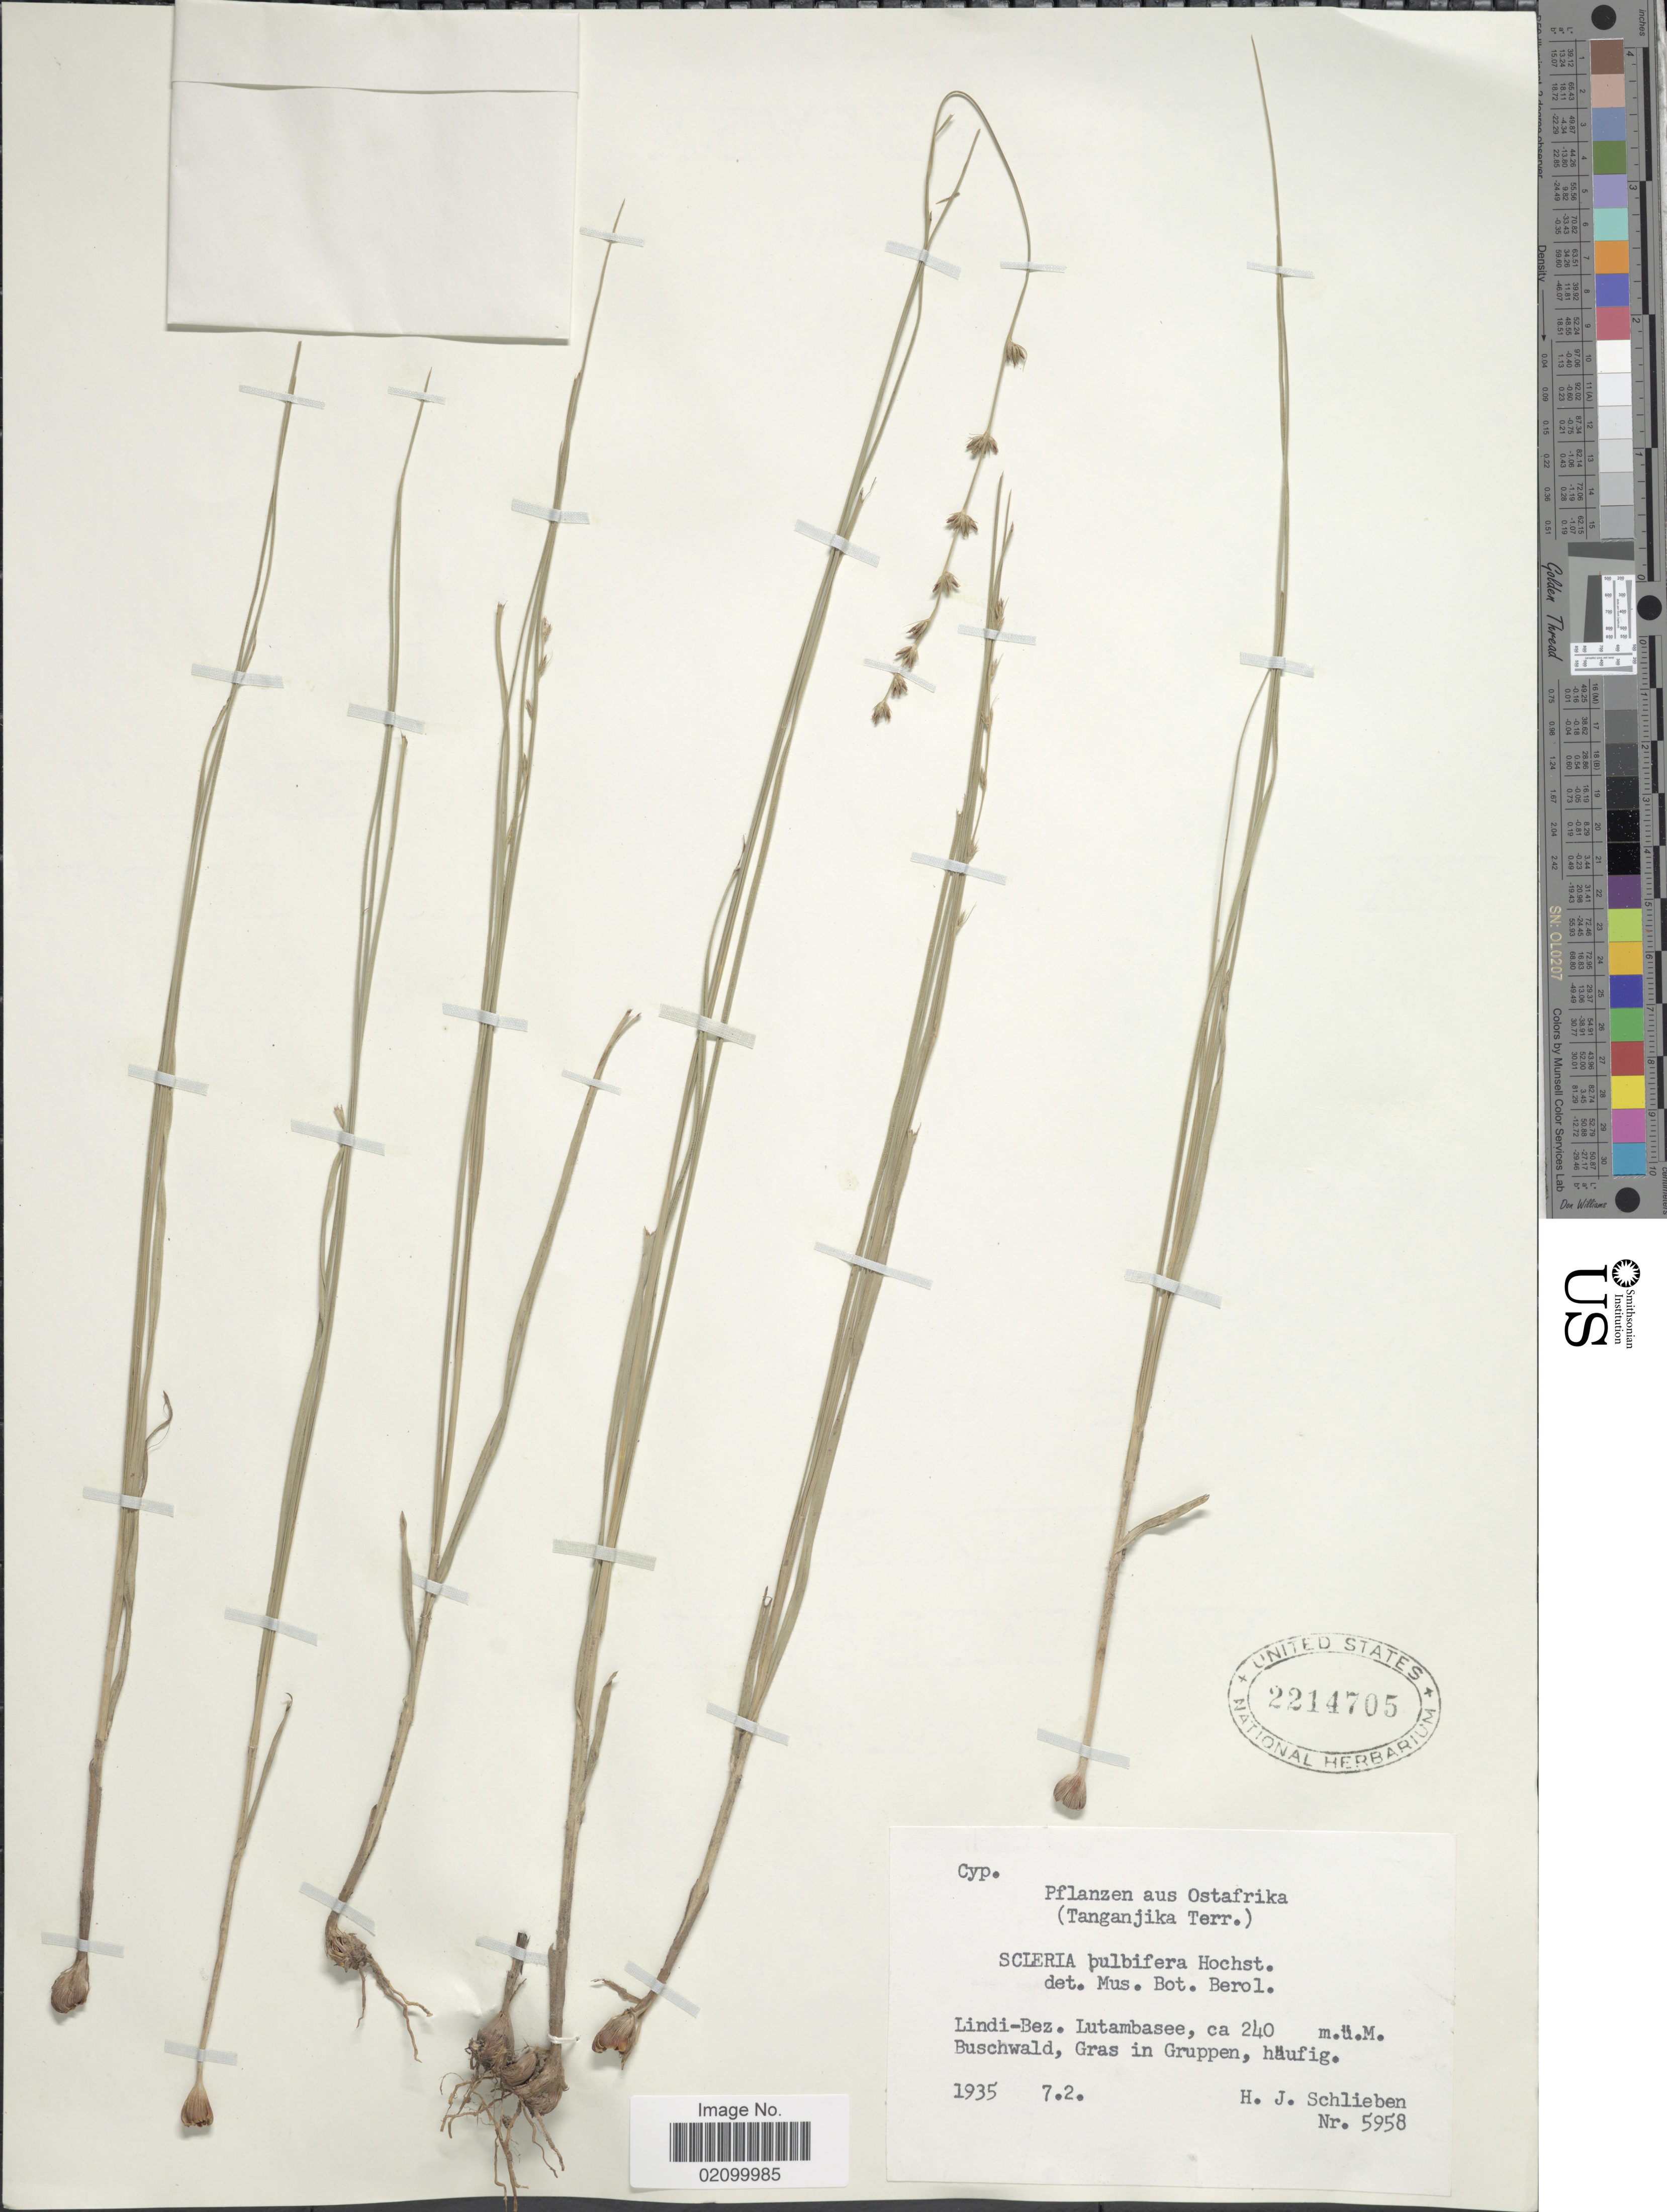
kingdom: Plantae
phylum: Tracheophyta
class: Liliopsida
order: Poales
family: Cyperaceae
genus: Scleria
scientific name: Scleria bulbifera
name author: Hochst. ex A. Rich.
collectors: H. J. Schlieben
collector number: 5958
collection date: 1935-02-07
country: Tanzania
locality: Ostafrika (Tanganjika Terr.). Lindi- Bez. Lutambasee, Buschwald, Gras in Gruppen, haufig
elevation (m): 240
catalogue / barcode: US 2214705